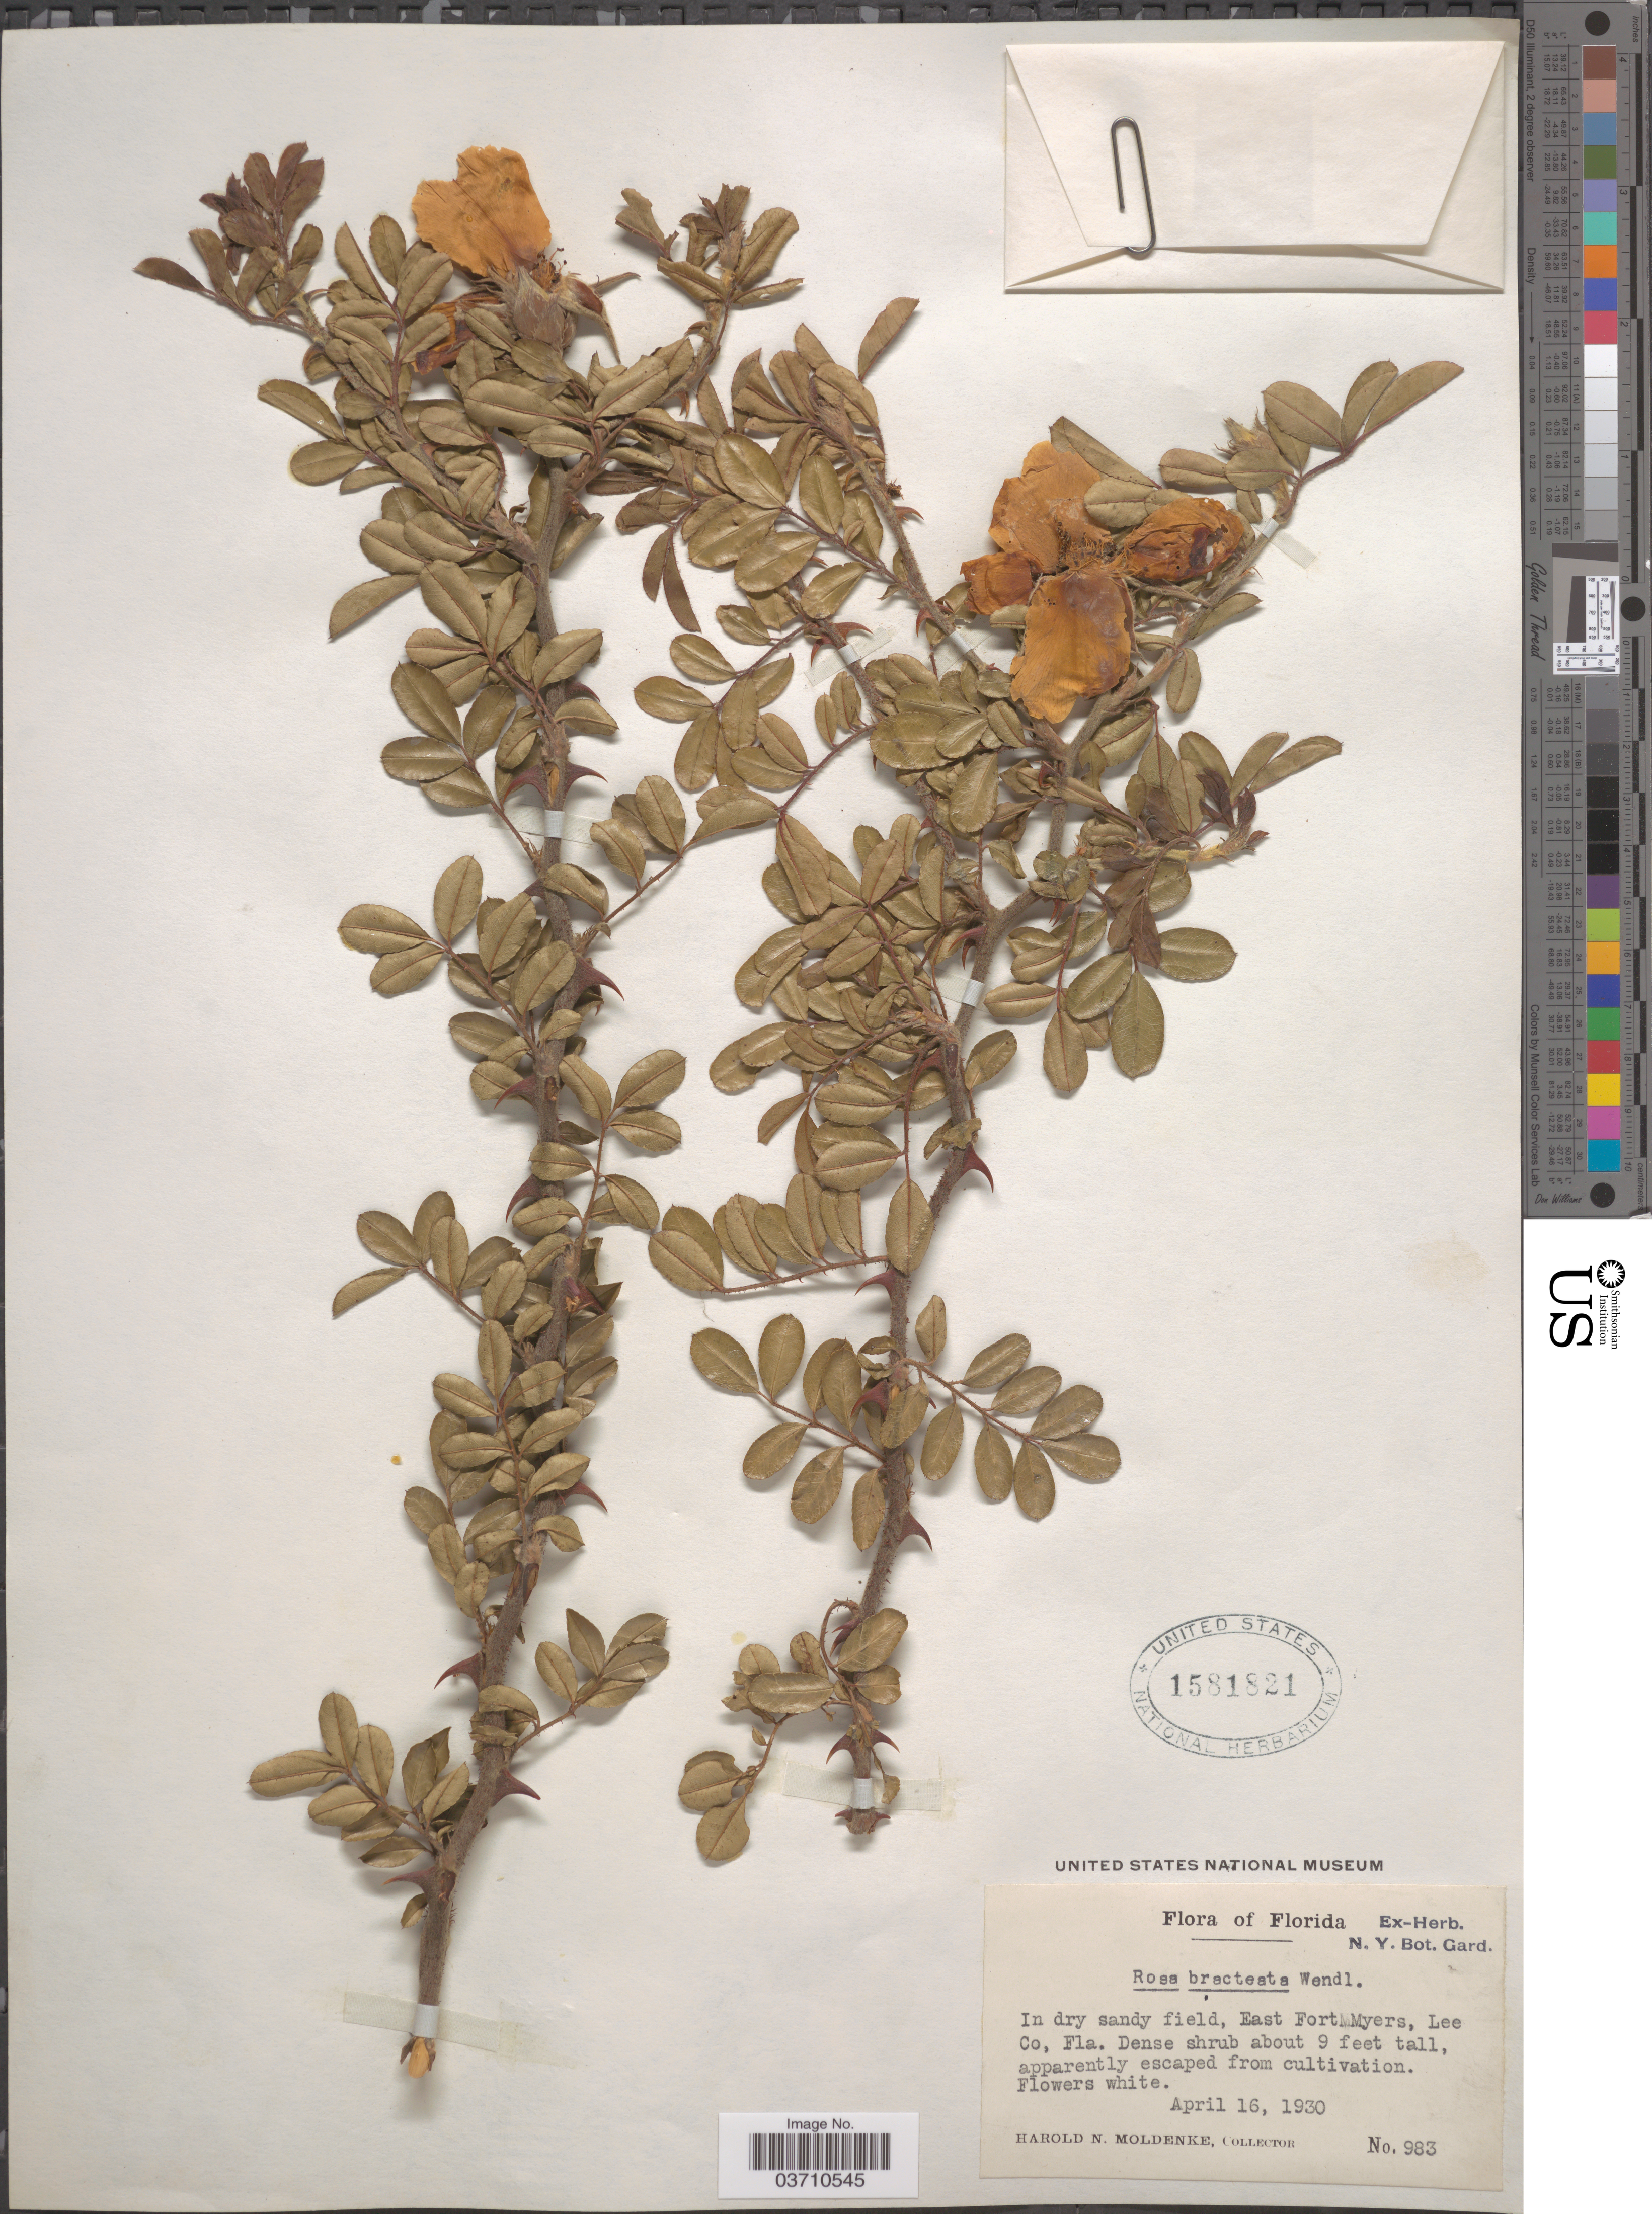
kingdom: Plantae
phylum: Tracheophyta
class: Magnoliopsida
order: Rosales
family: Rosaceae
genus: Rosa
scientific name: Rosa bracteata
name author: J.C. Wendl.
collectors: H. N. Moldenke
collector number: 983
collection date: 1930-04-16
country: United States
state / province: Florida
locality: East Fort Myers, Lee Co.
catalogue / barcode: US 1581821